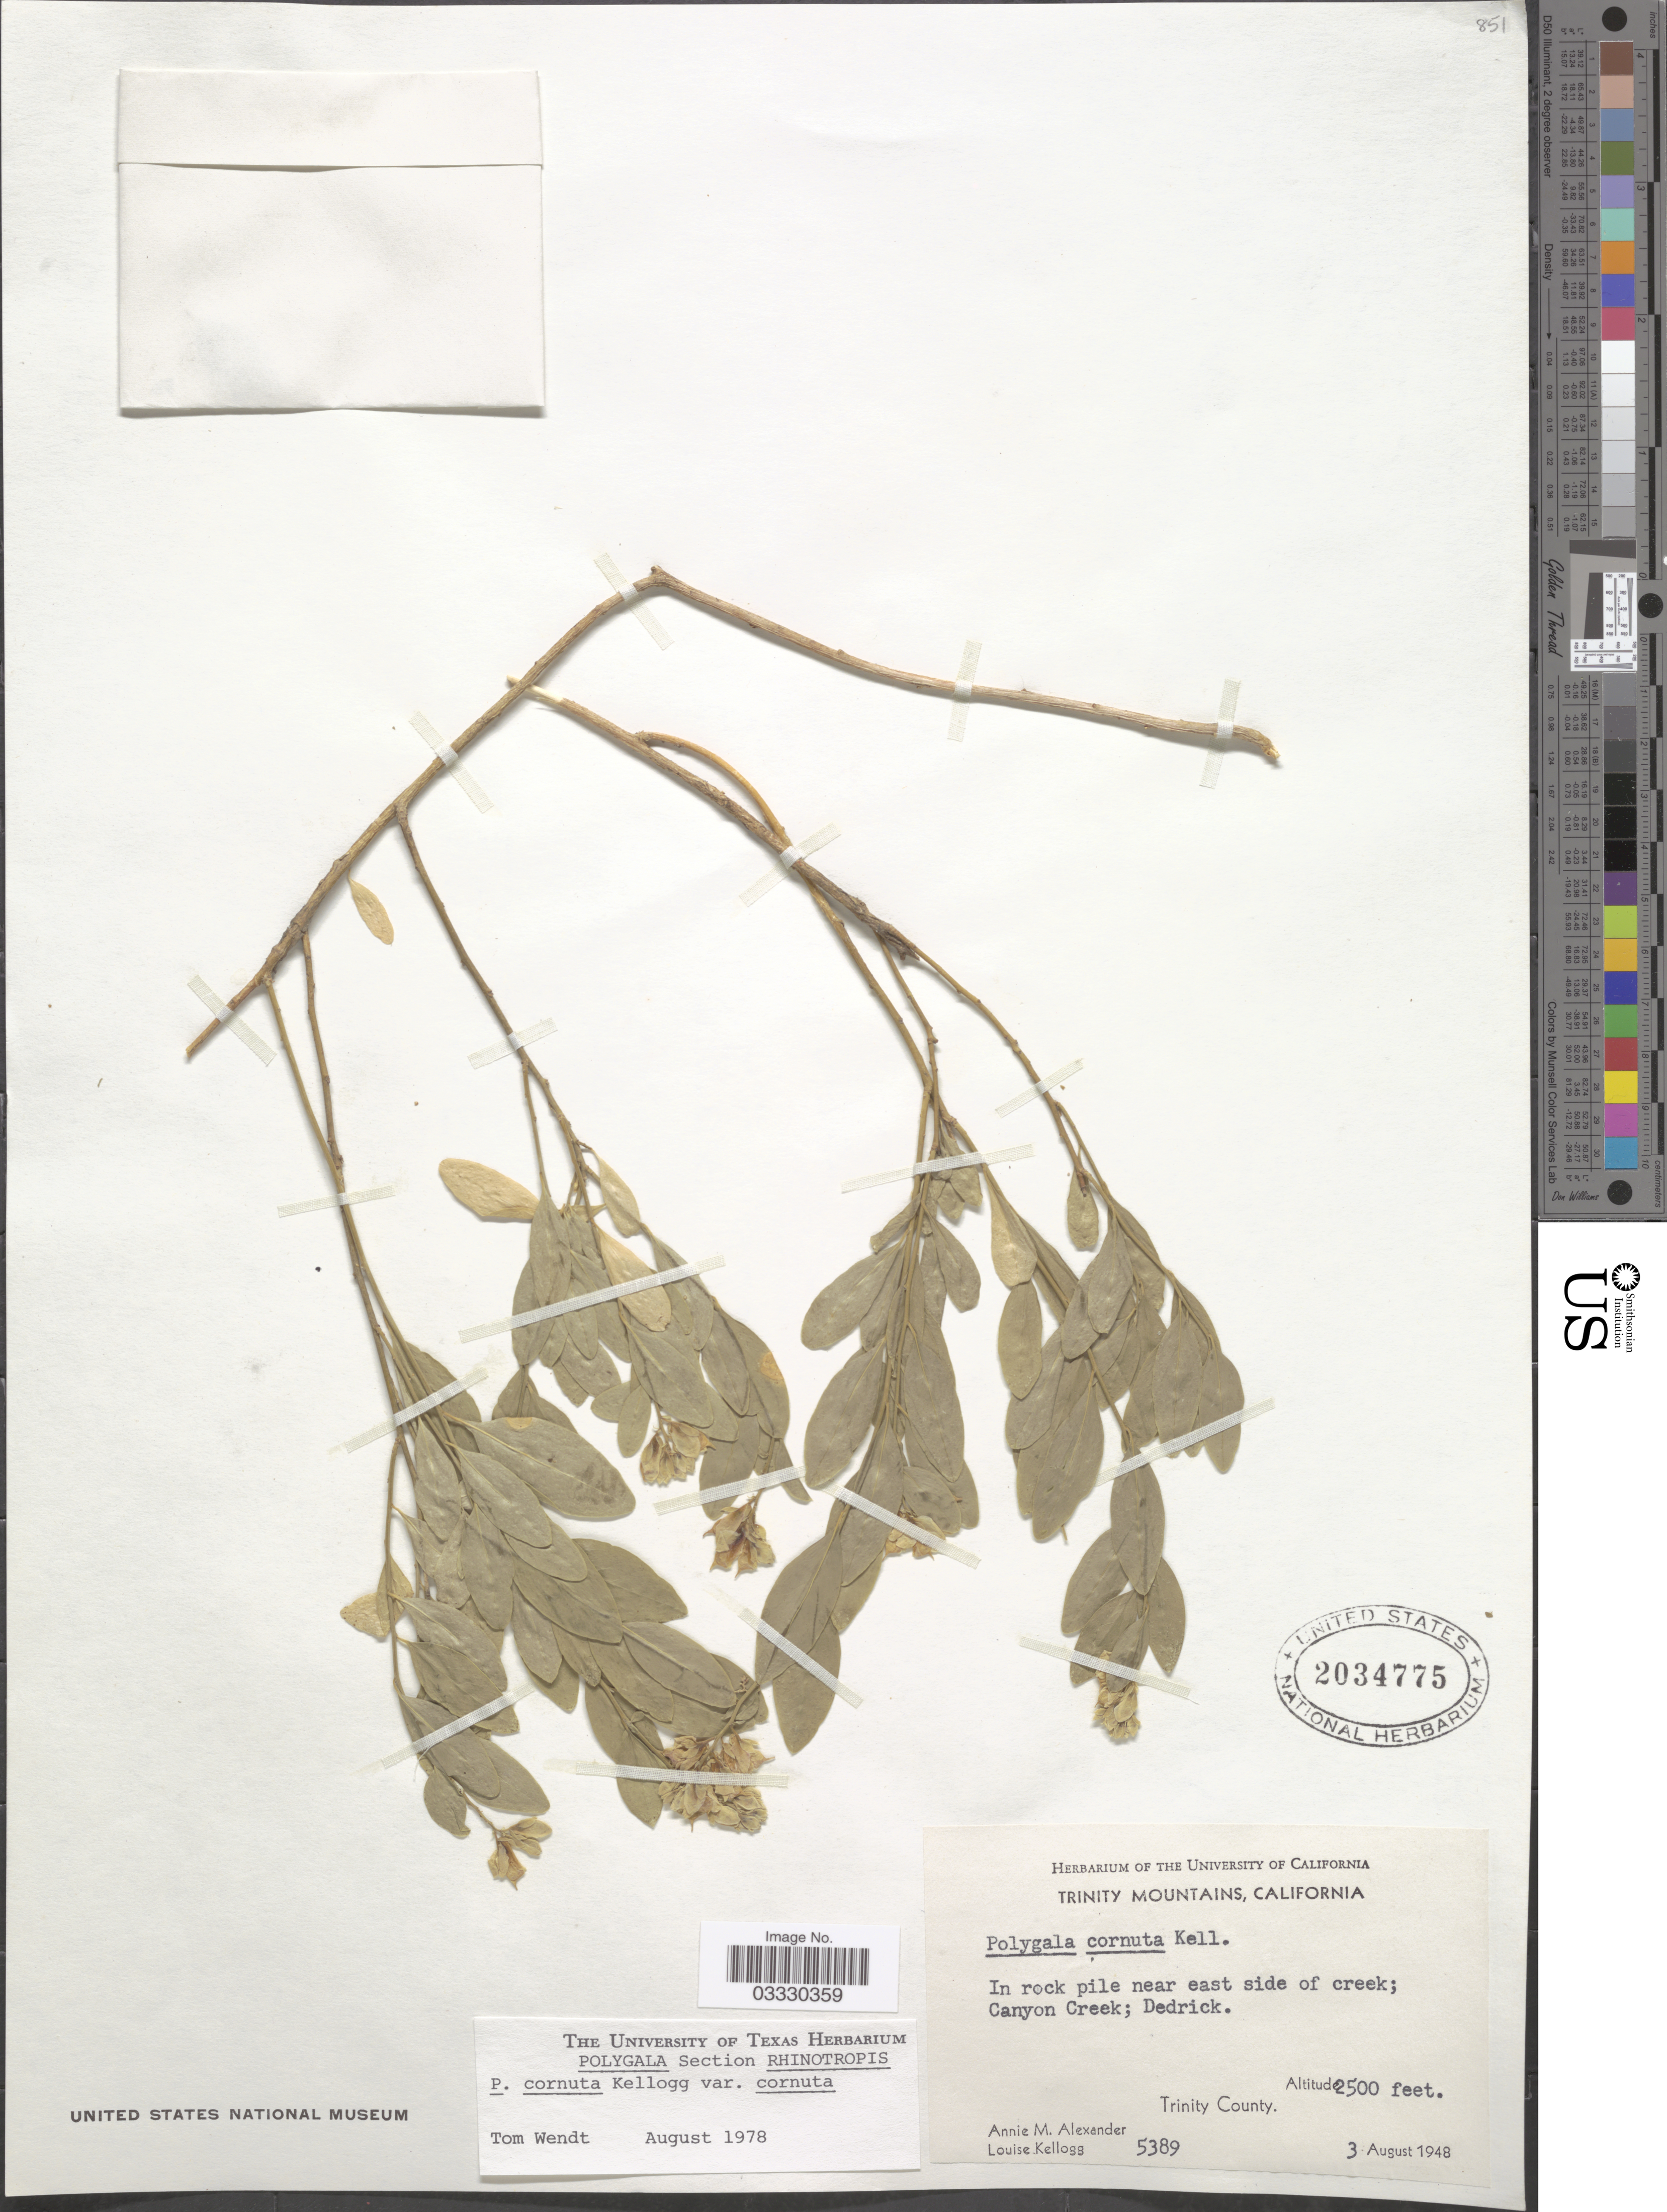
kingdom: Plantae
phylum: Tracheophyta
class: Magnoliopsida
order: Fabales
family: Polygalaceae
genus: Rhinotropis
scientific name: Rhinotropis cornuta var. cornuta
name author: (Kellogg) J.R. Abbott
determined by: Strong, Mark T., (BOT), Smithsonian Institution - National Museum of Natural History (UNITED STATES)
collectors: A. M. Alexander & L. Kellogg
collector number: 5389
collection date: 1948-08-03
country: United States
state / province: California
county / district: Trinity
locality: Trinity Mountains. Near east side of creek; Canyon Creek; Dedrick Trinity County.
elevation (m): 762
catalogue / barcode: US 2034775